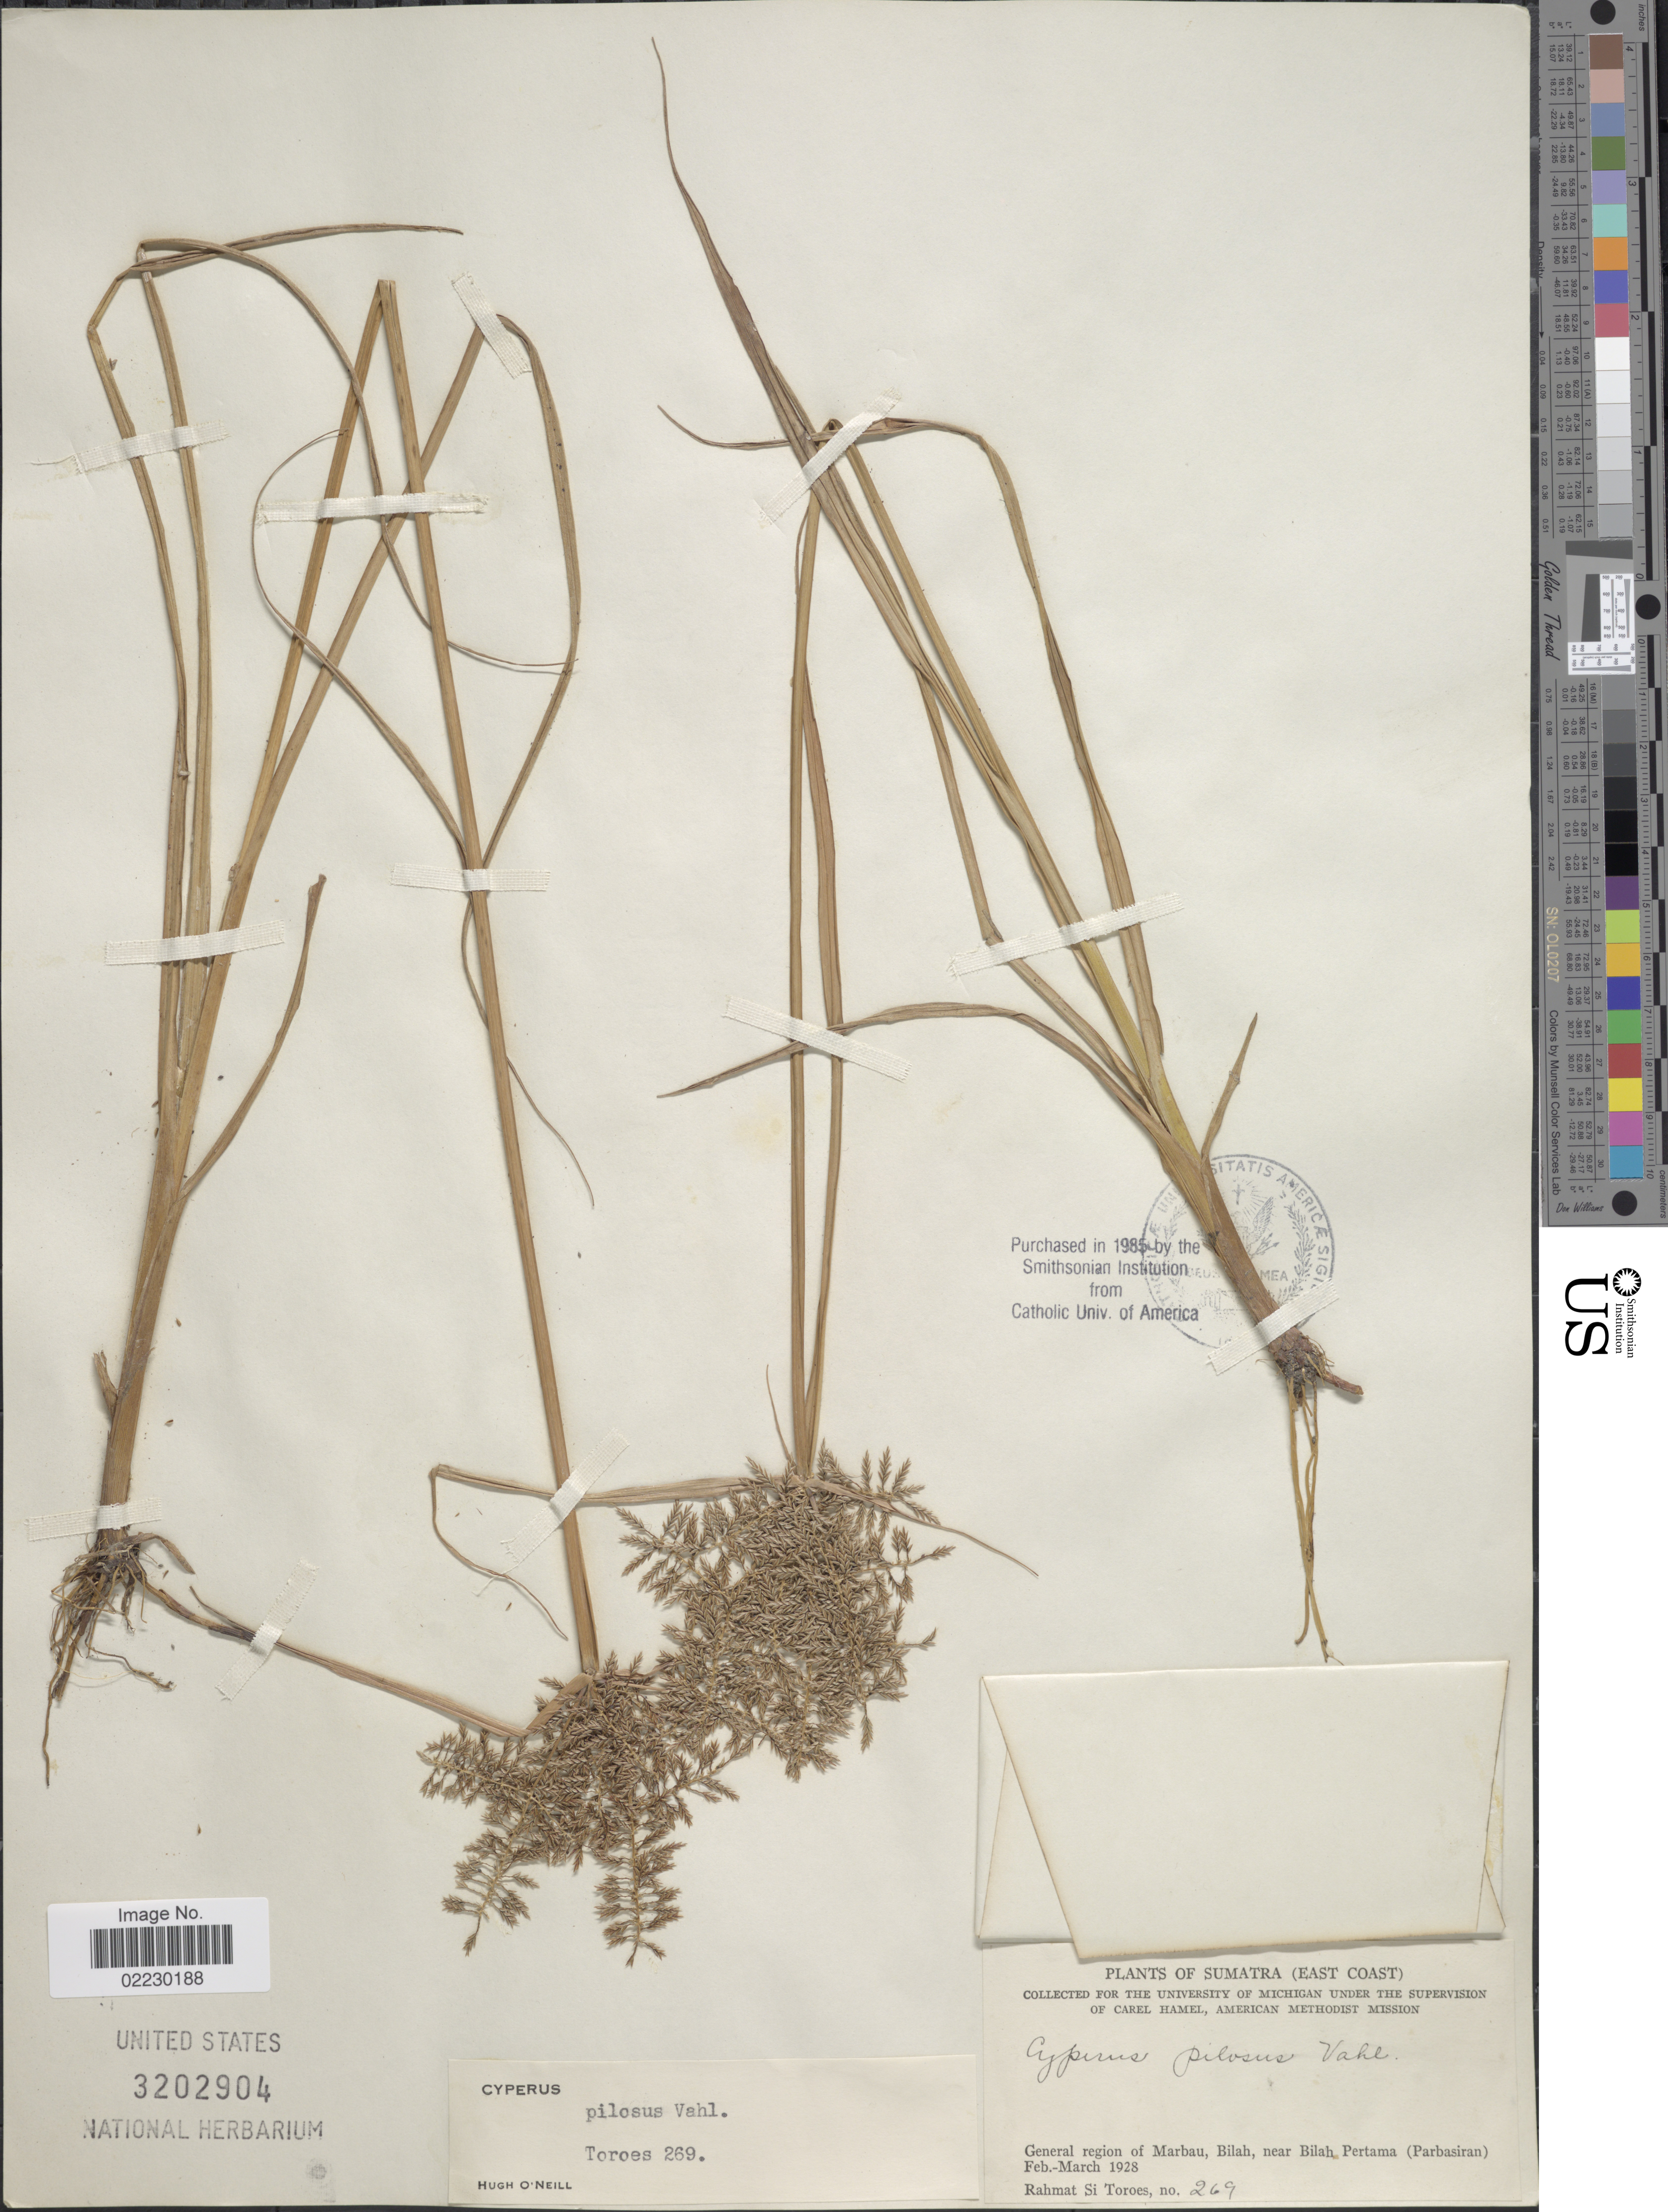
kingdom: Plantae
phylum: Tracheophyta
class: Liliopsida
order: Poales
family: Cyperaceae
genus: Cyperus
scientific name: Cyperus pilosus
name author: Vahl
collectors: Rahmat Si Boeea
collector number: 269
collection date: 1928-02/1928-03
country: Indonesia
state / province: Sumatra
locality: (East Coast), general region of Marbau, Bilah, near Bilah Pertama (Parbasiran)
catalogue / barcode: US 3202904